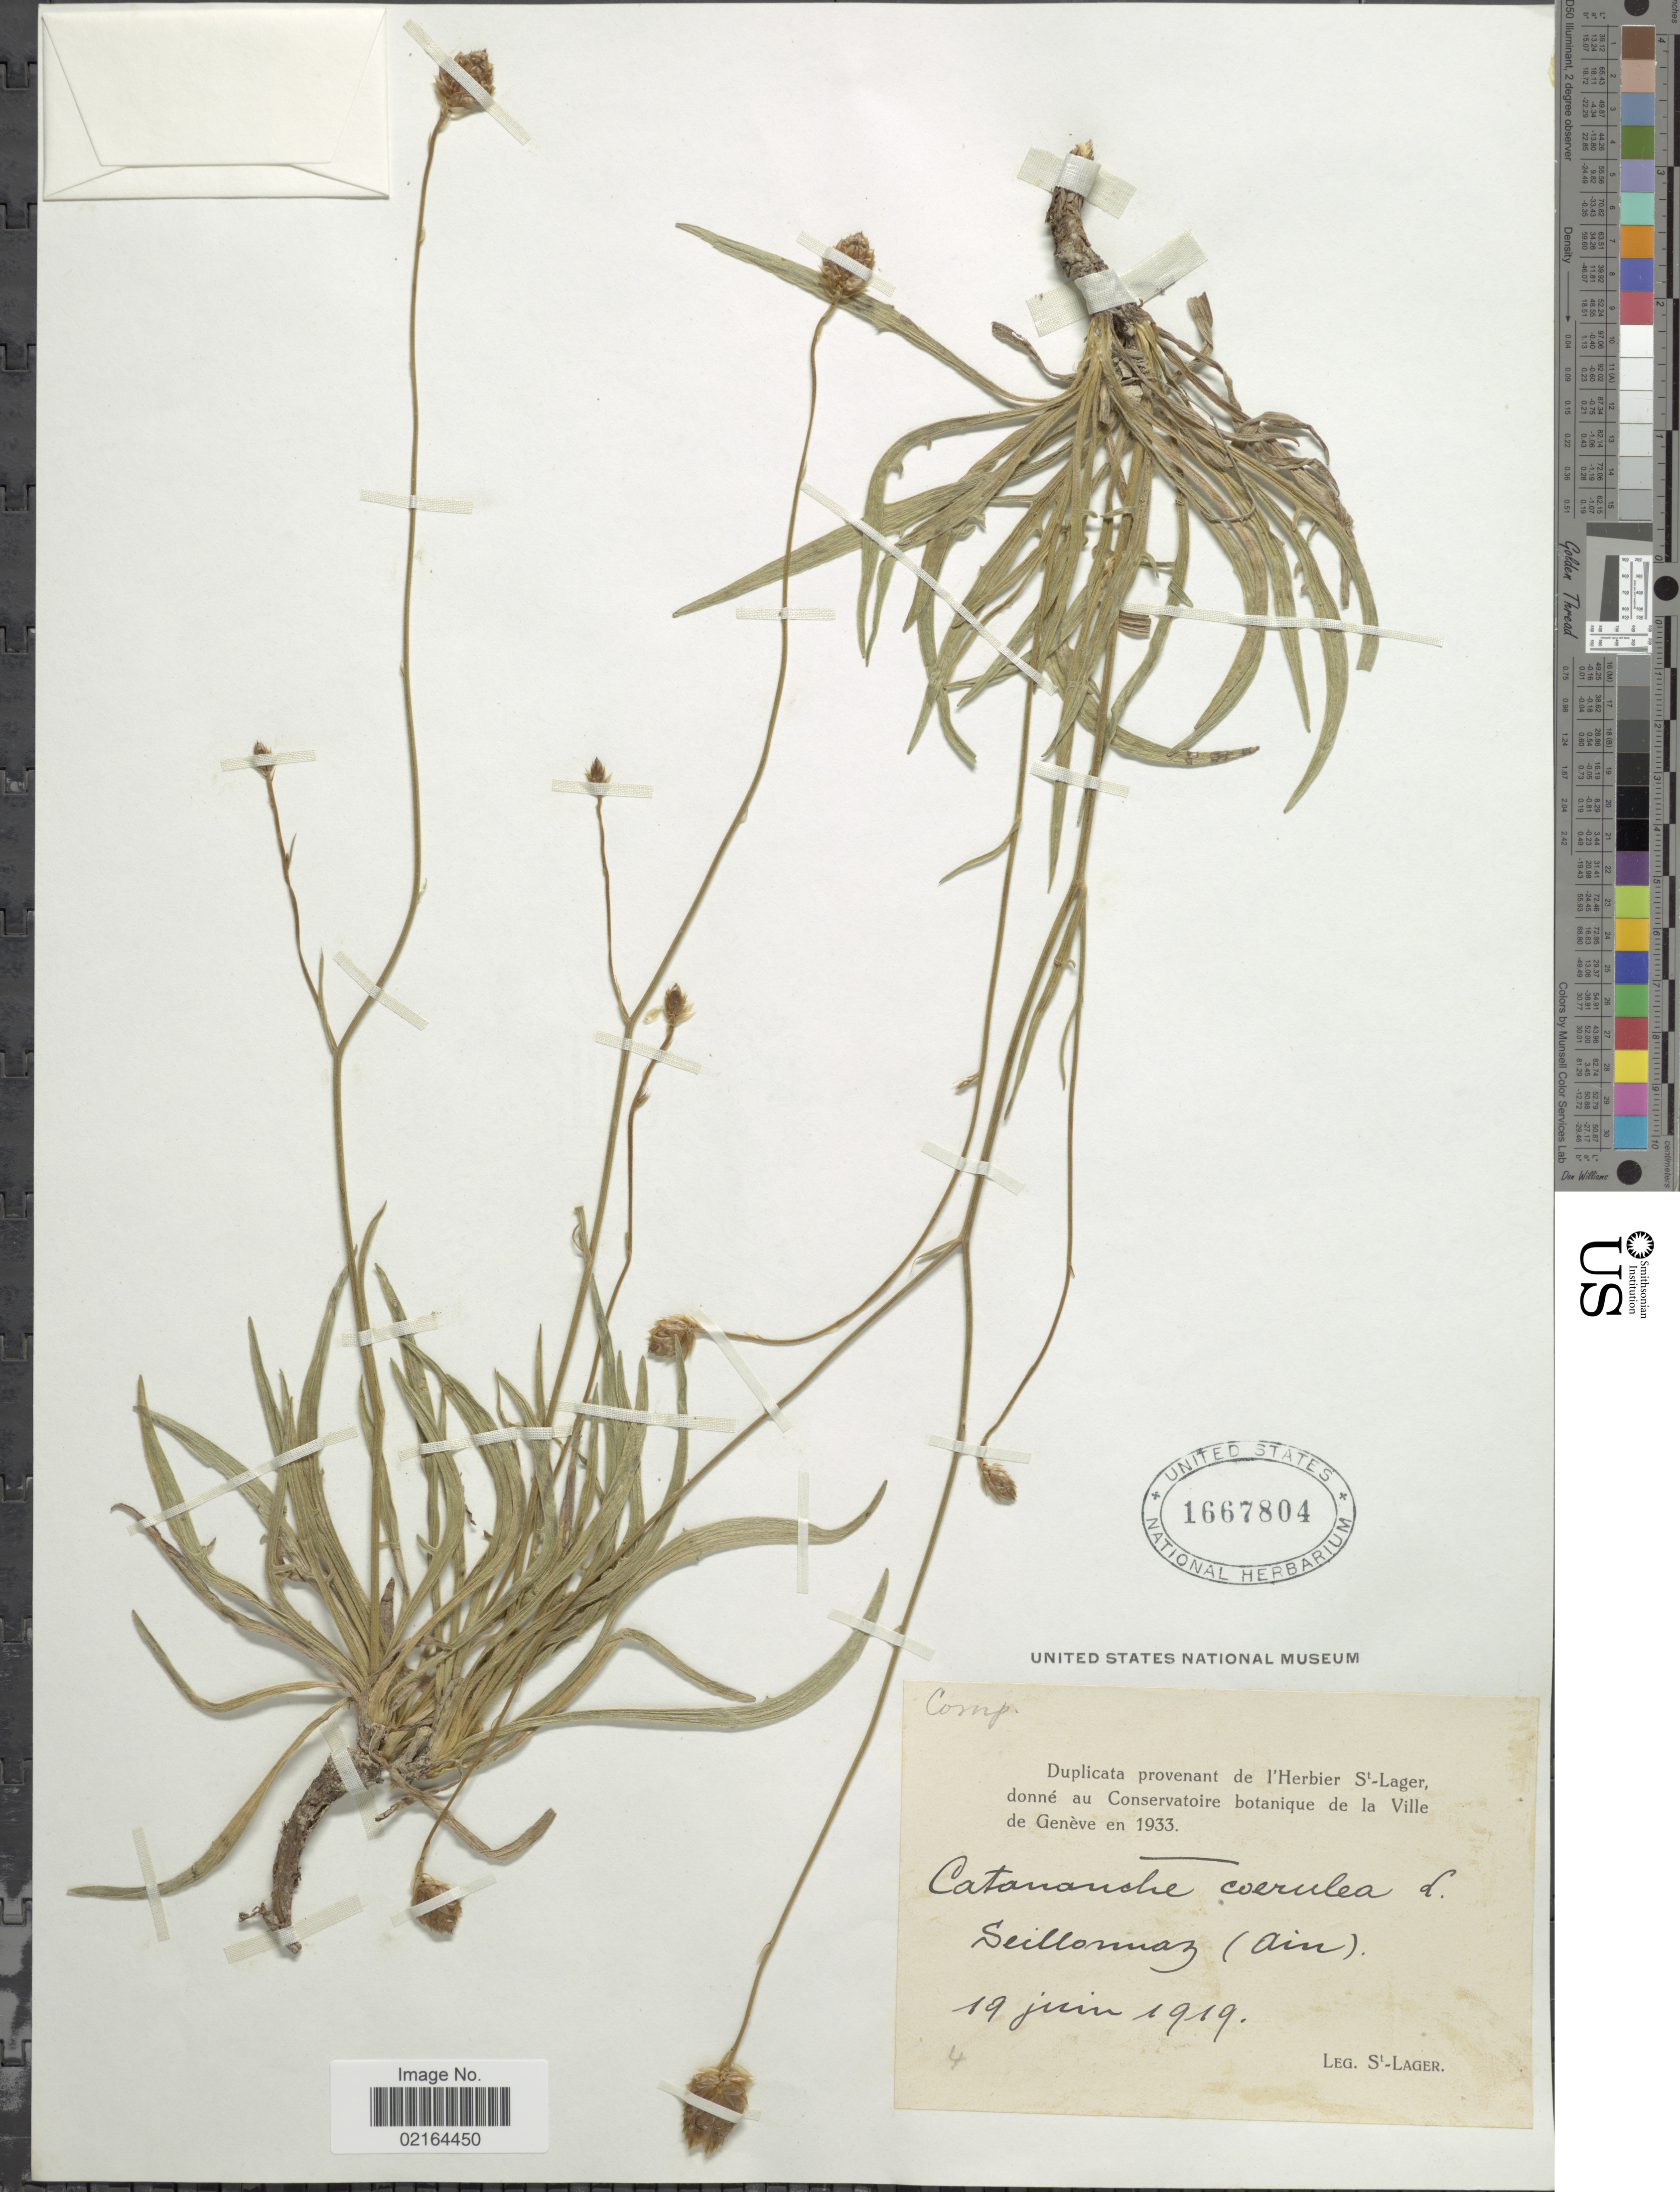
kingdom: Plantae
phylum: Tracheophyta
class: Magnoliopsida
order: Asterales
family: Asteraceae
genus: Catananche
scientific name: Catananche caerulea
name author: L.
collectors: S. Lager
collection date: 1919-06-19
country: France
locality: Seillonnaz (Ain)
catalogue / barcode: US 1667804